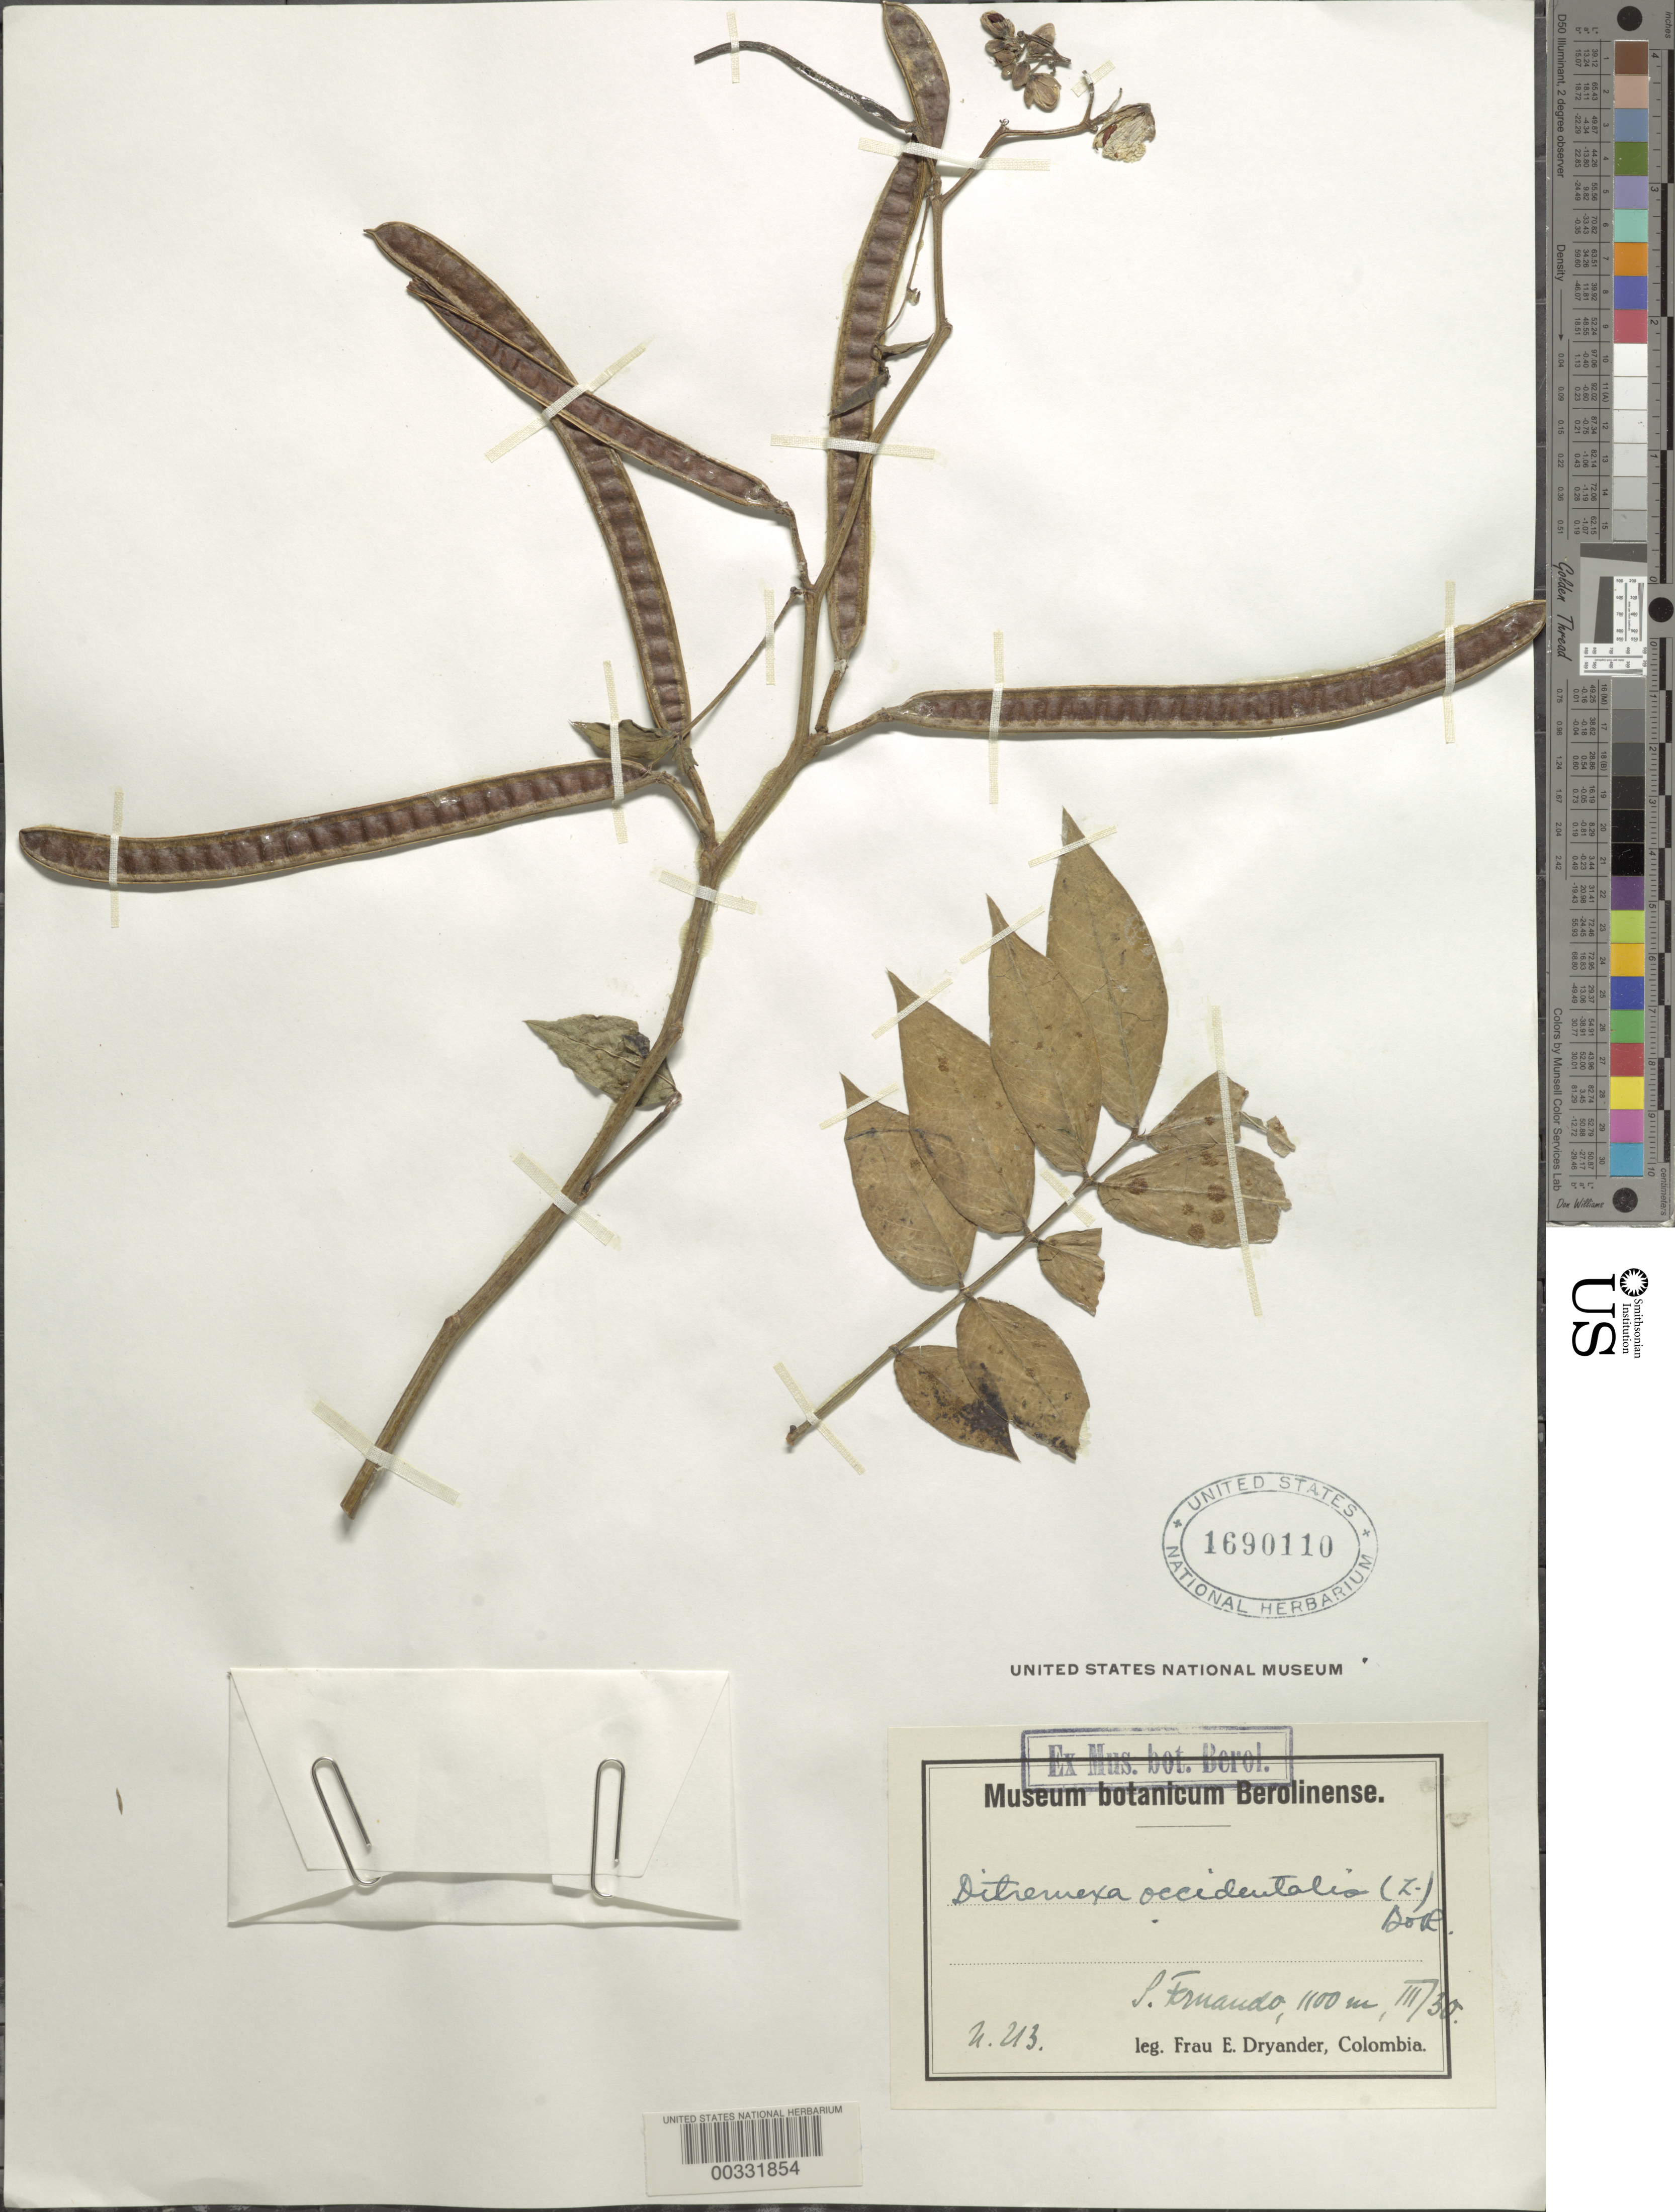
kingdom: Plantae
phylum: Tracheophyta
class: Magnoliopsida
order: Fabales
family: Fabaceae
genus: Senna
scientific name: Senna occidentalis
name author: (L.) Link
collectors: E. I. Dryander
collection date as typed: Mar 1930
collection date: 1930-03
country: Colombia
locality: San Fernando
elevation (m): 1100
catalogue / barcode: US 1690110